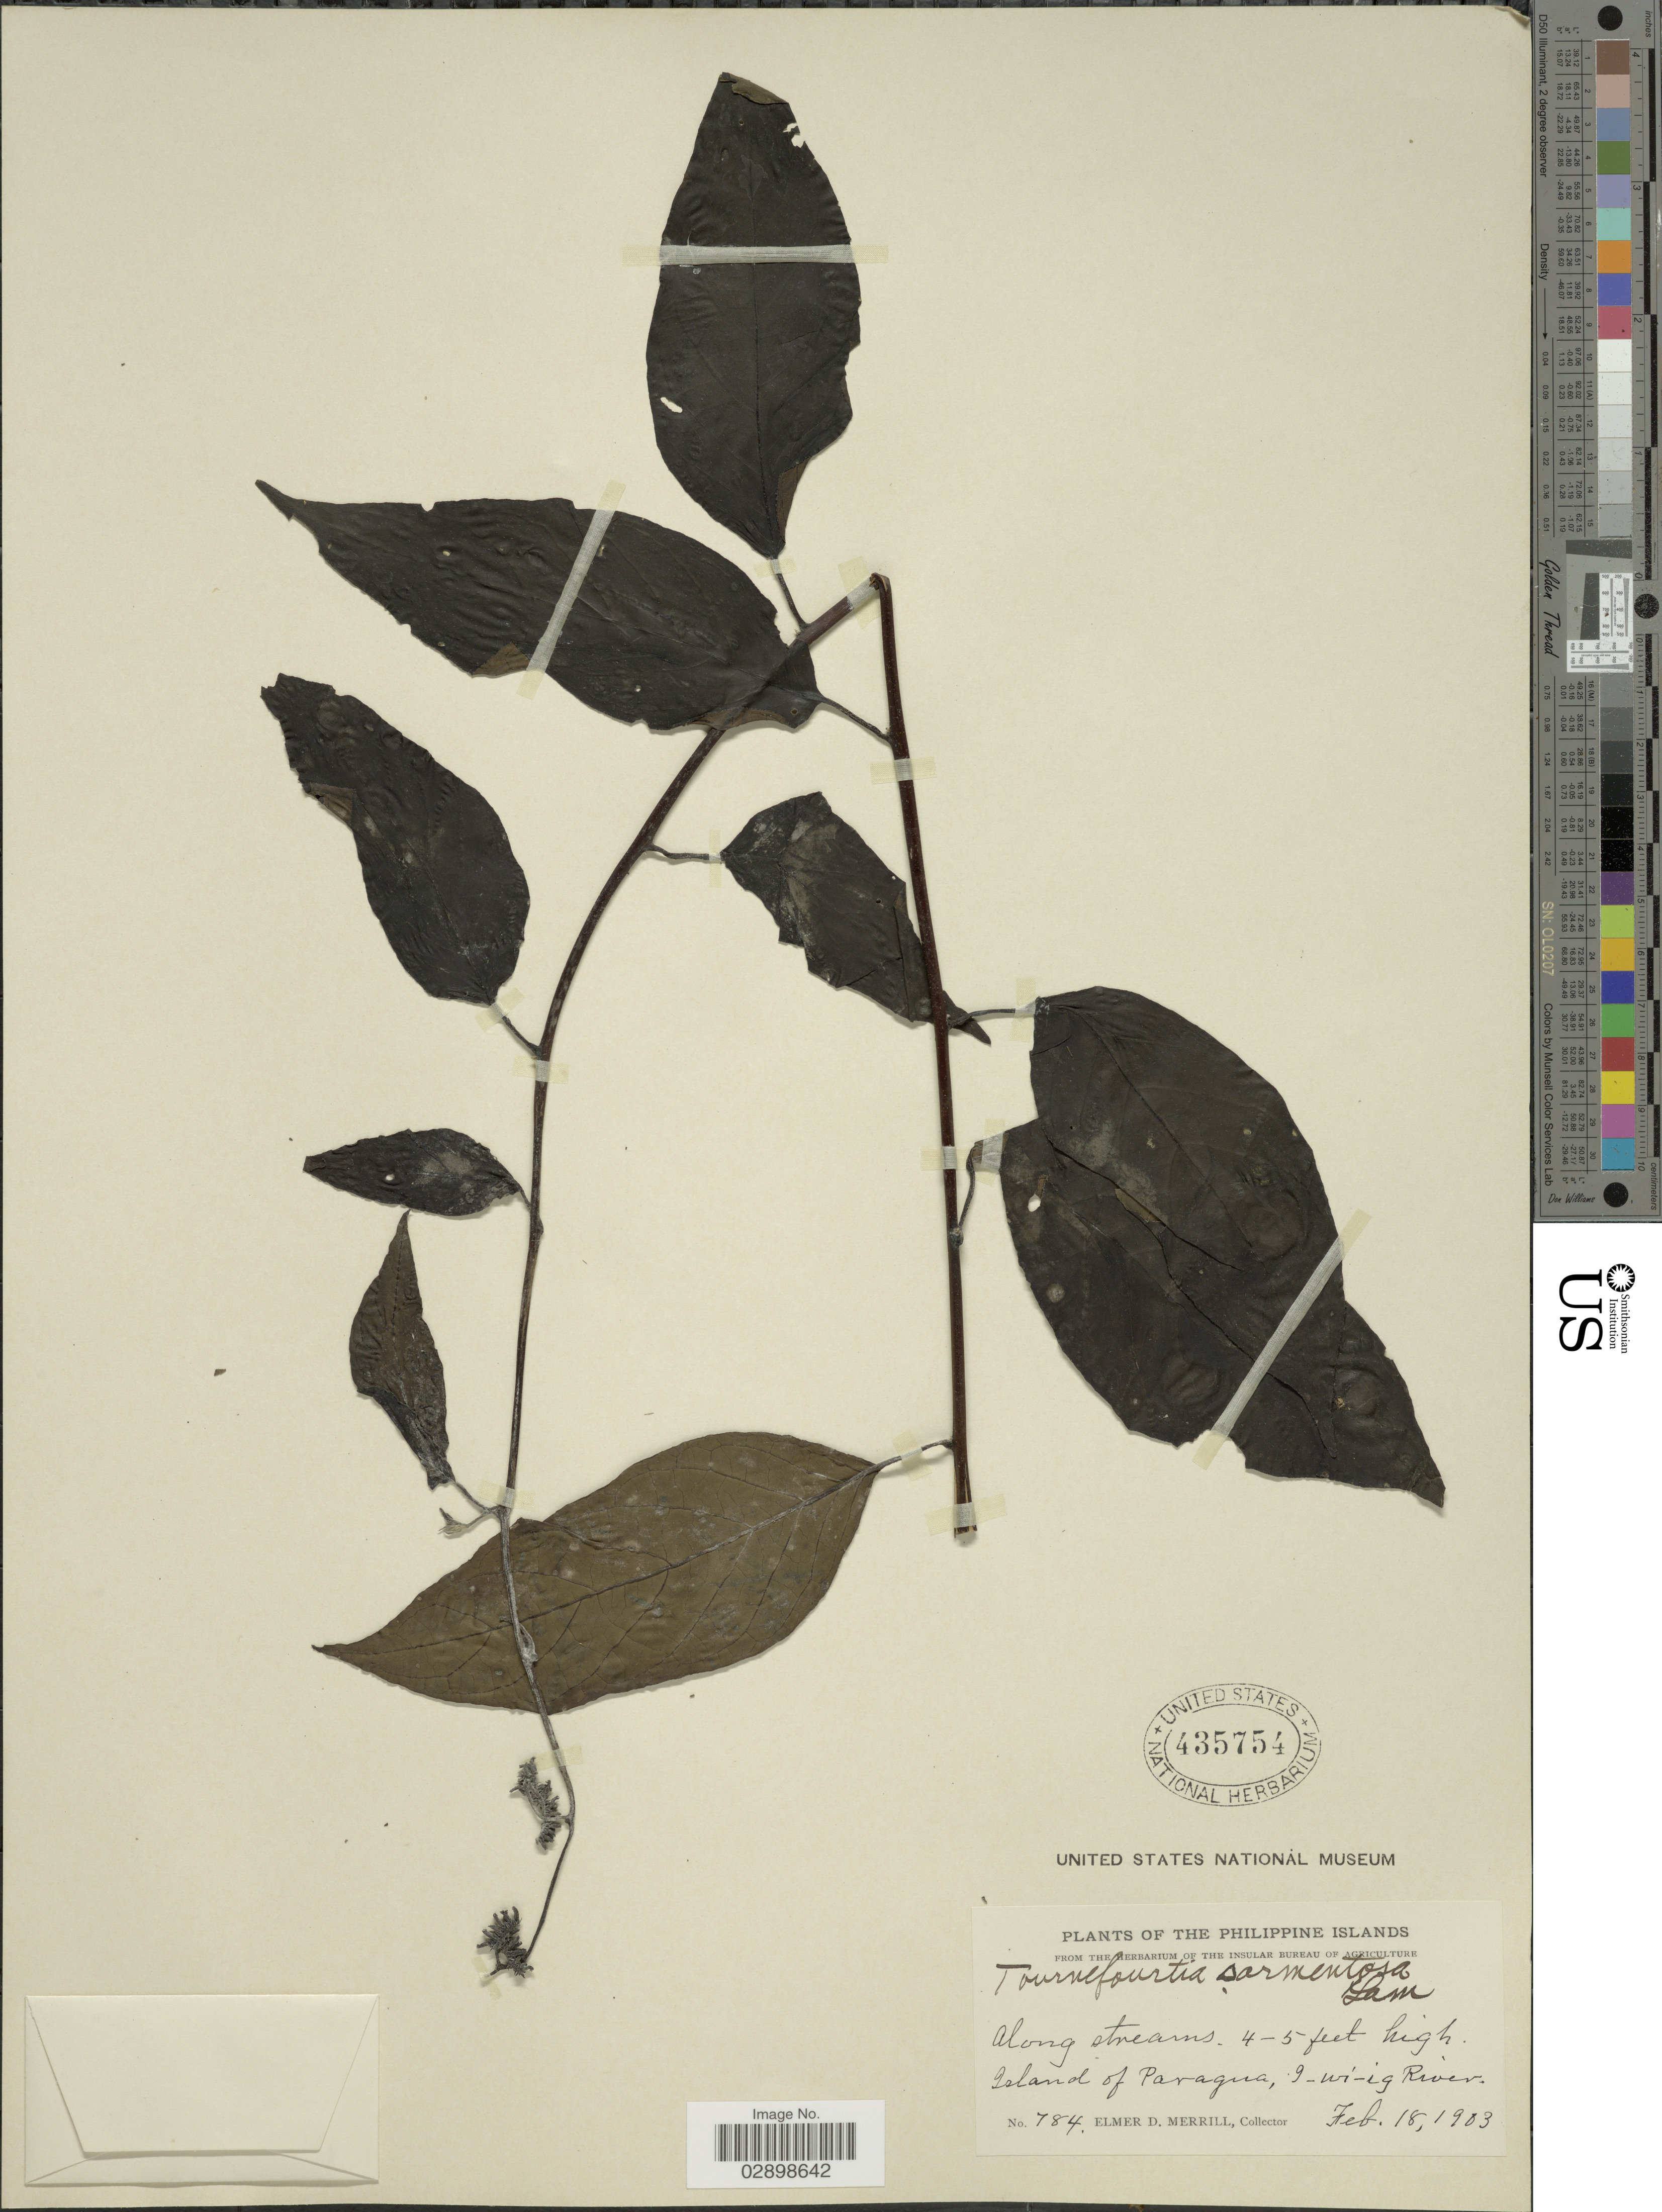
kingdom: Plantae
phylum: Tracheophyta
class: Magnoliopsida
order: Boraginales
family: Heliotropiaceae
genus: Tournefortia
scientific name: Tournefortia sarmentosa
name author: Lam.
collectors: E. D. Merrill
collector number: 784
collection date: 1903-02-18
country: Philippines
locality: Philippine Islands. Island of Paragua, I-wi-ig River.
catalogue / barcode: US 435754